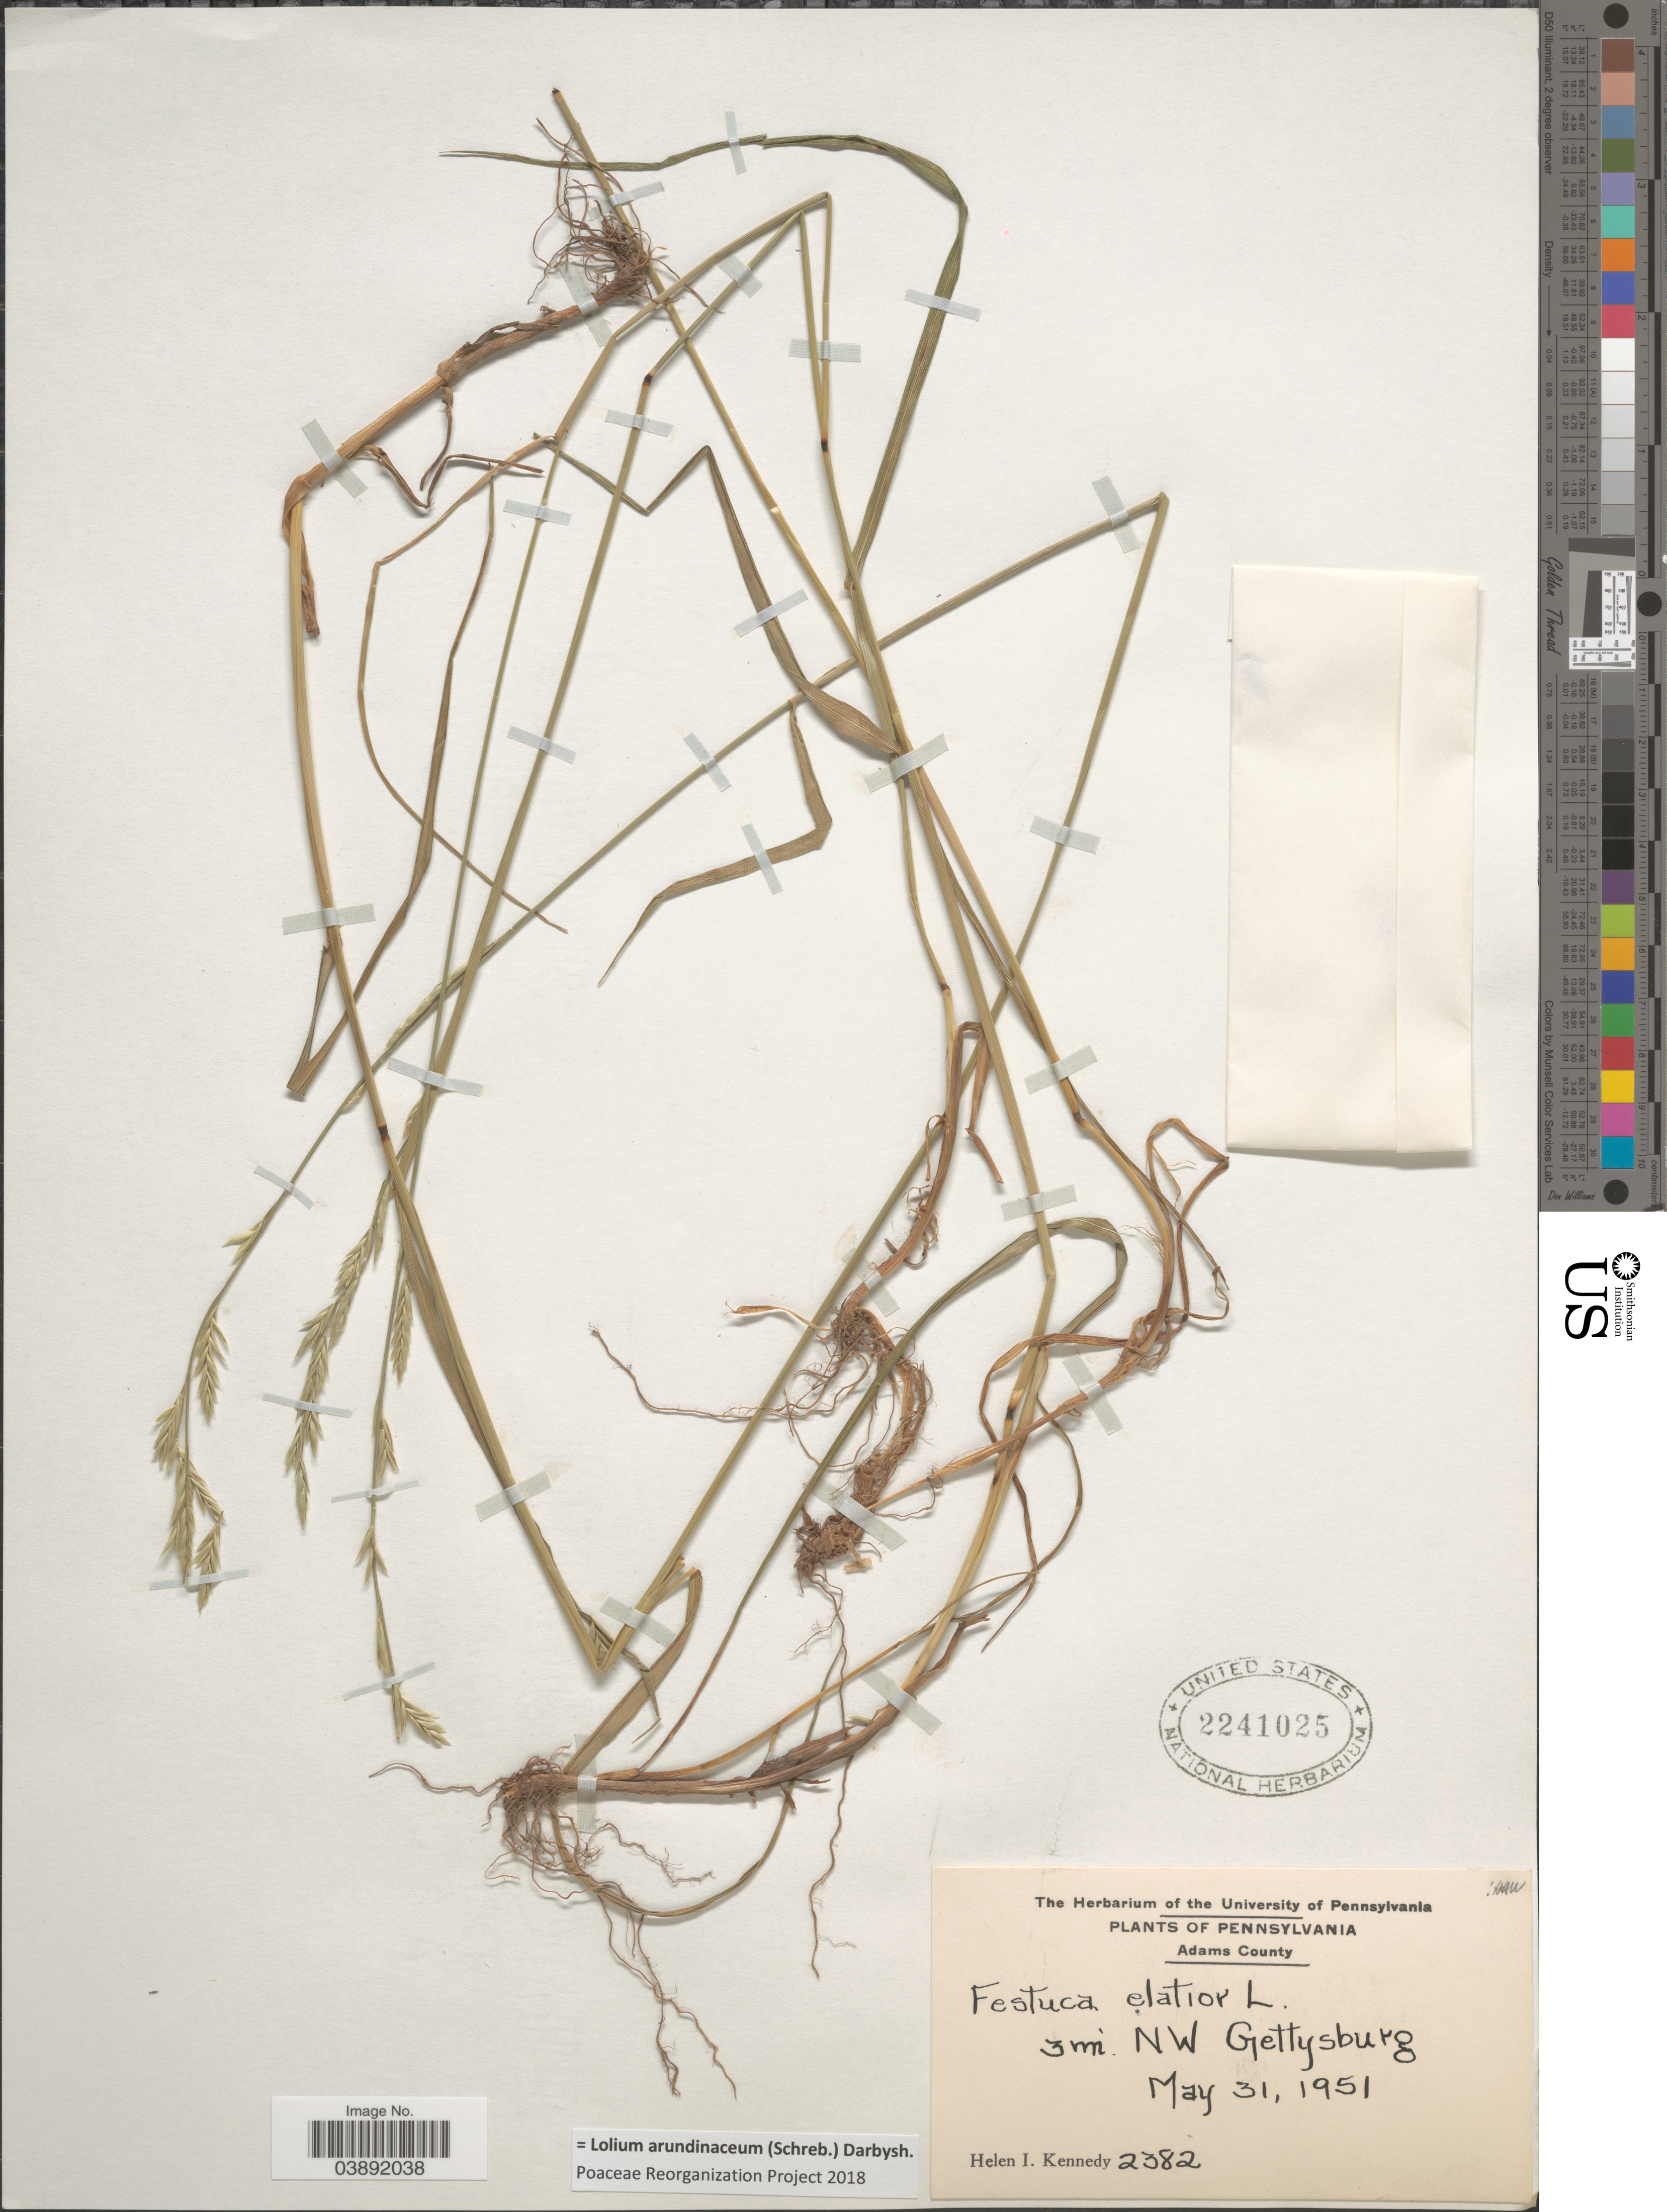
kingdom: Plantae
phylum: Tracheophyta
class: Liliopsida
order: Poales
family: Poaceae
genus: Lolium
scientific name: Lolium arundinaceum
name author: (Schreb.) Darbysh.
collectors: H. Kennedy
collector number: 2382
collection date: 1951-05-31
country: United States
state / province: Pennsylvania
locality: Adams County. 3 mi NW Gettysburg.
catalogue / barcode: US 2241025